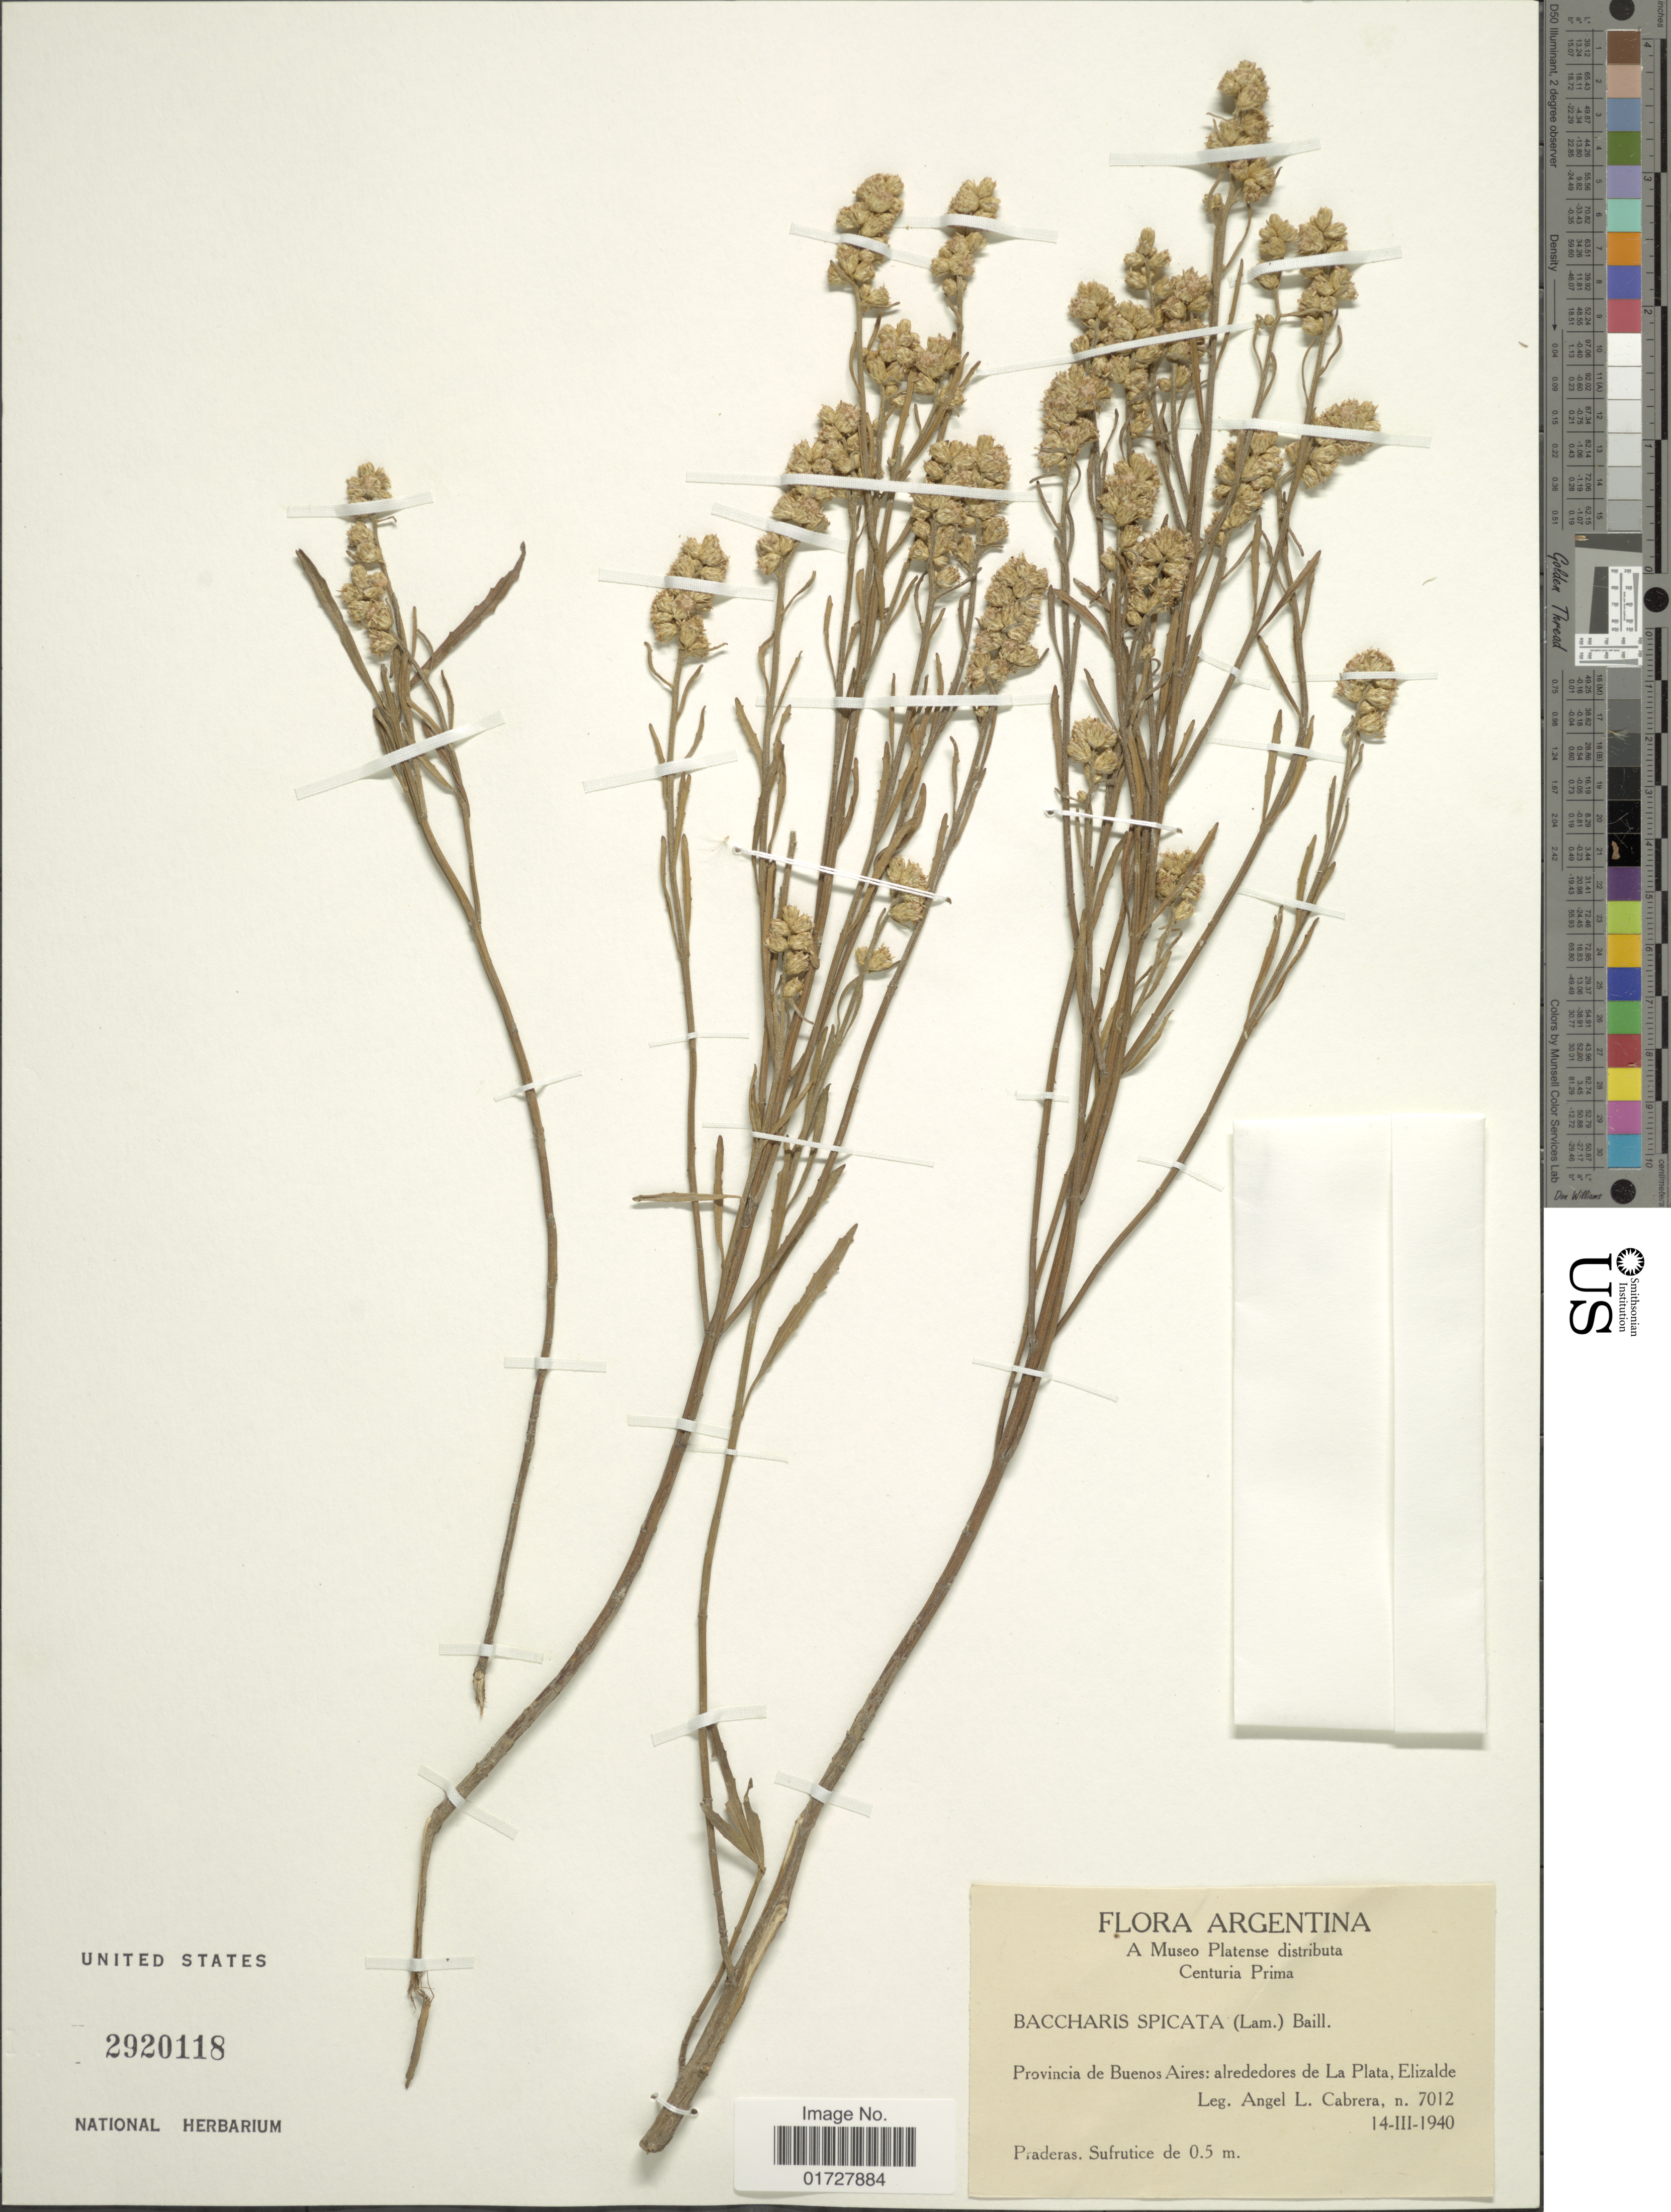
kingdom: Plantae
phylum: Tracheophyta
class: Magnoliopsida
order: Asterales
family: Asteraceae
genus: Baccharis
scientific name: Baccharis spicata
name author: (Lam.) Baill.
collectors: A. L. Cabrera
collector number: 7012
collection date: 1940-03-14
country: Argentina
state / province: Buenos Aires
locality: Alrededores de La Plata, Elizalde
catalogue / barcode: US 2920118